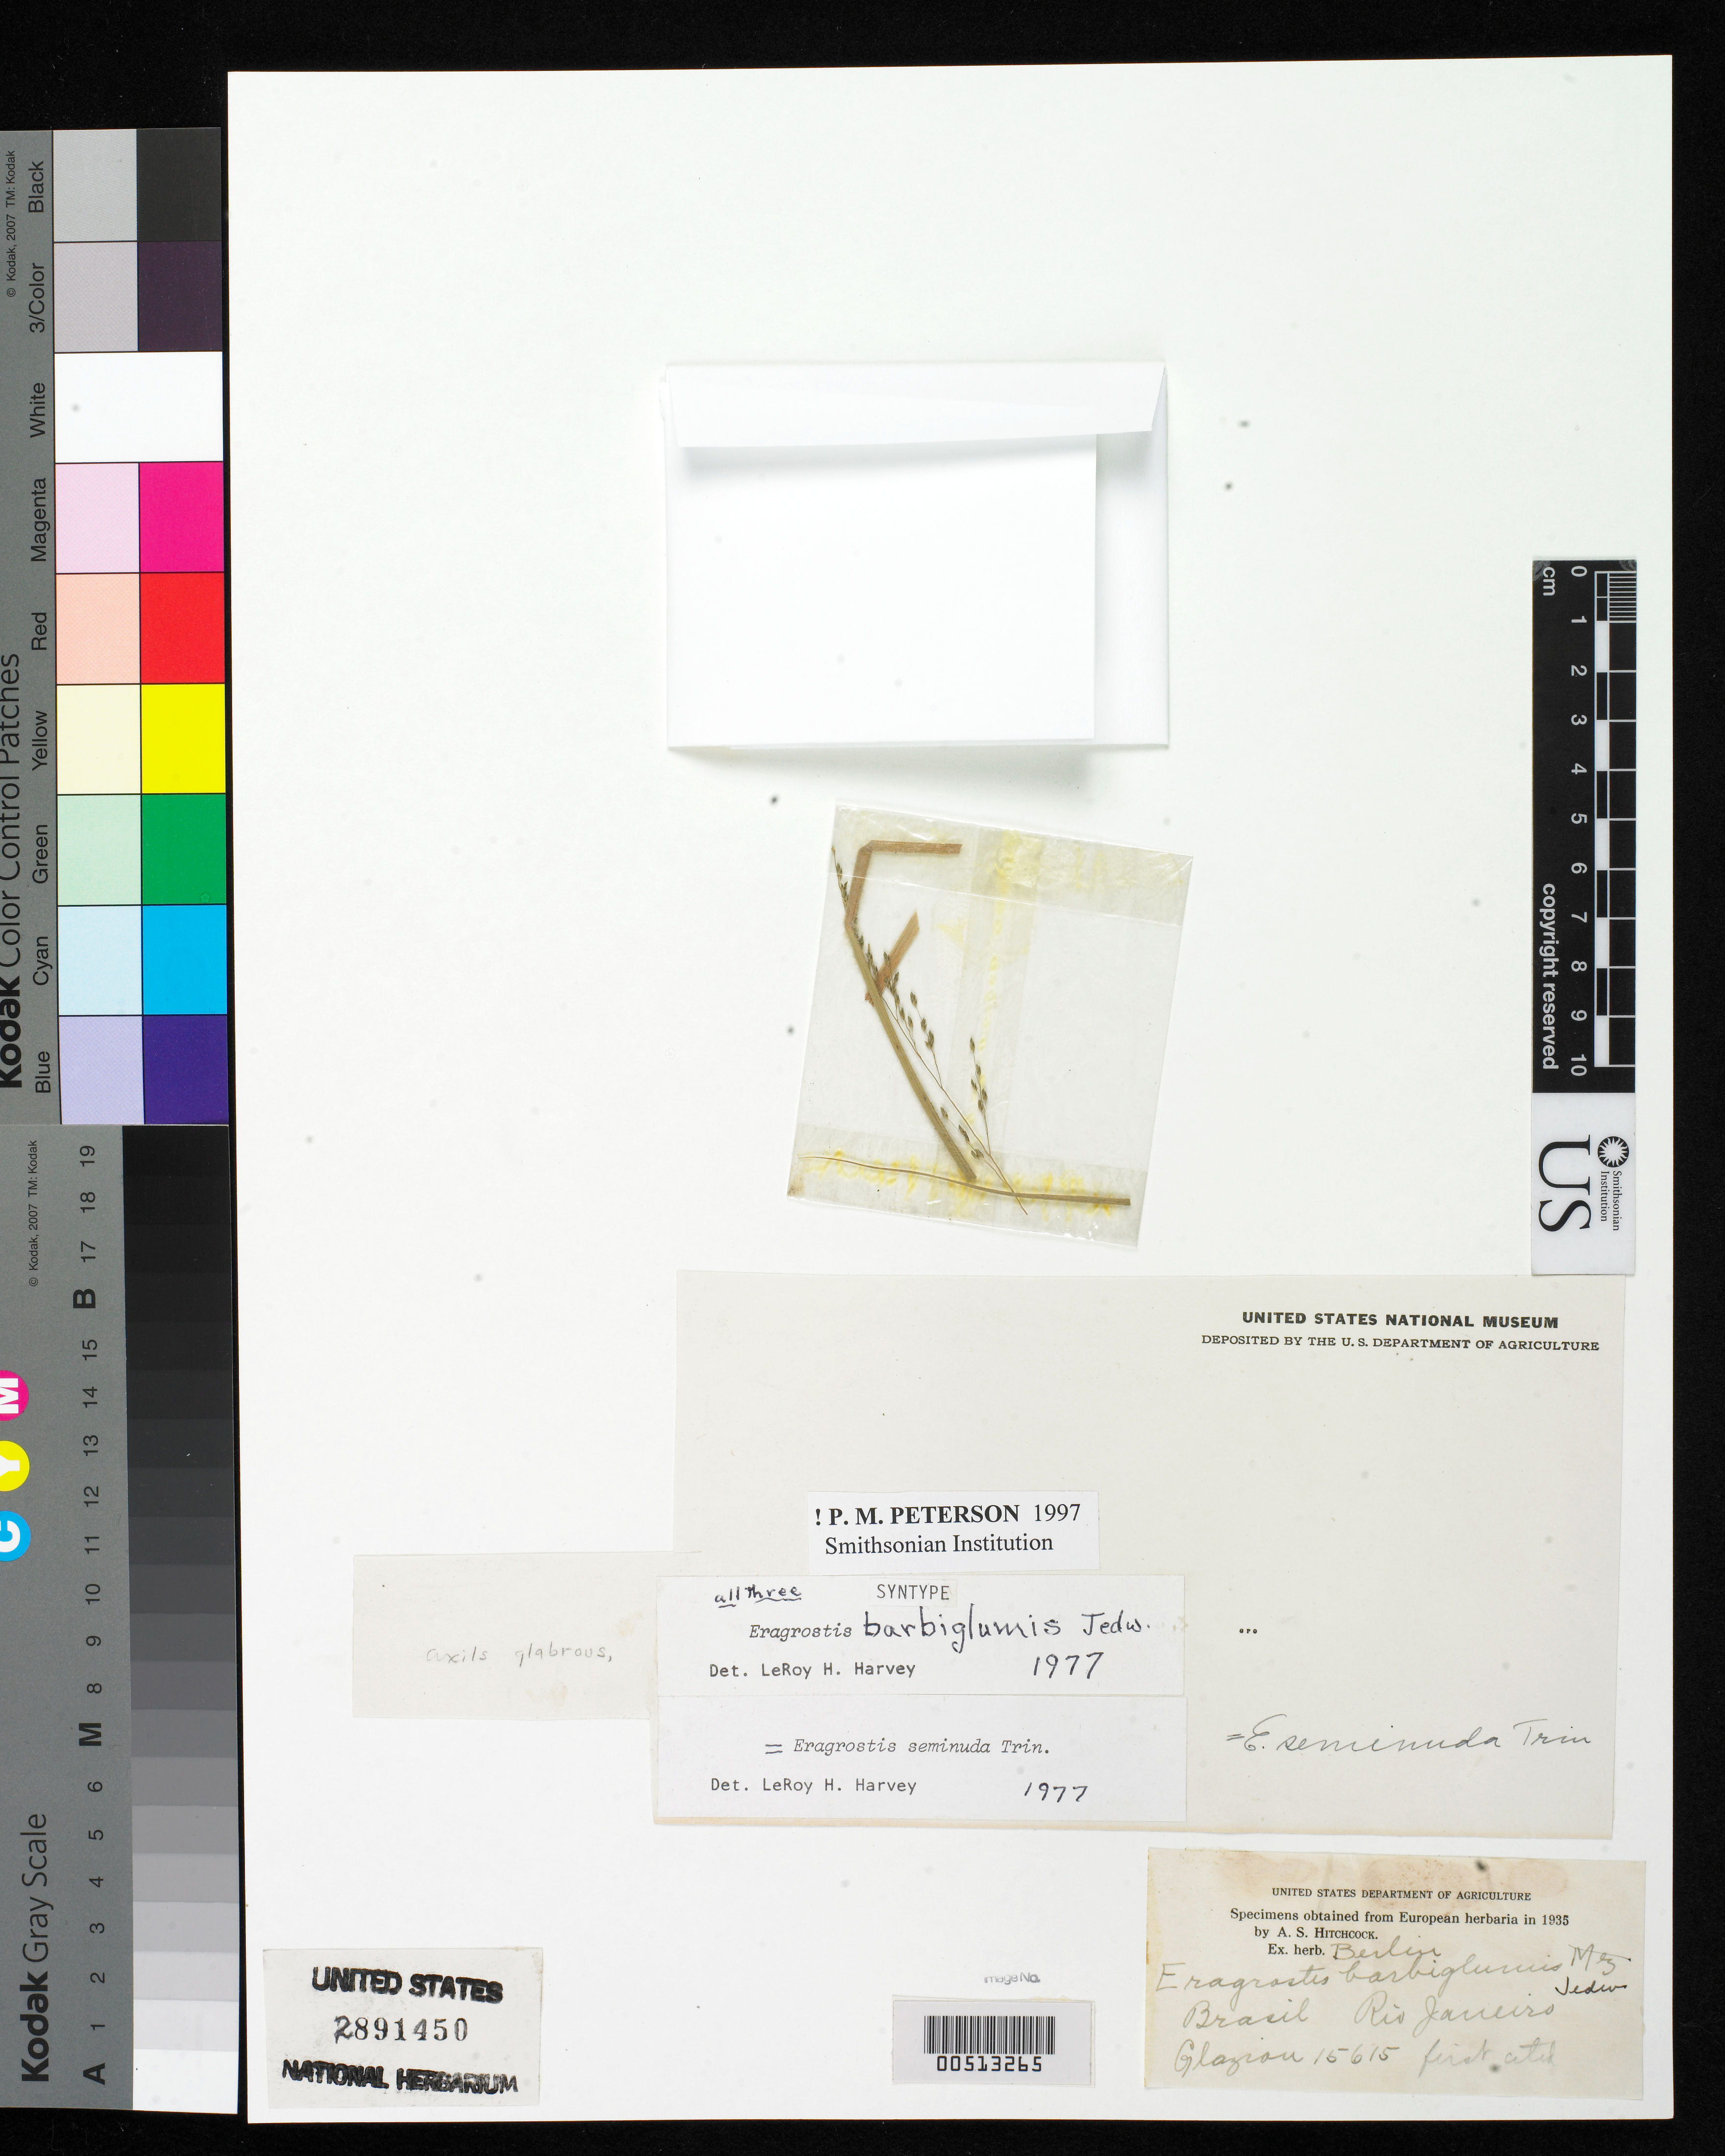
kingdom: Plantae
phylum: Tracheophyta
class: Liliopsida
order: Poales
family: Poaceae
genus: Eragrostis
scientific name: Eragrostis barbiglumis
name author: Jedwabn.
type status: Type Fragment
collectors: A. F. M. Glaziou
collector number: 15615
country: Brazil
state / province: Rio de Janeiro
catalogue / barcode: US 2891450